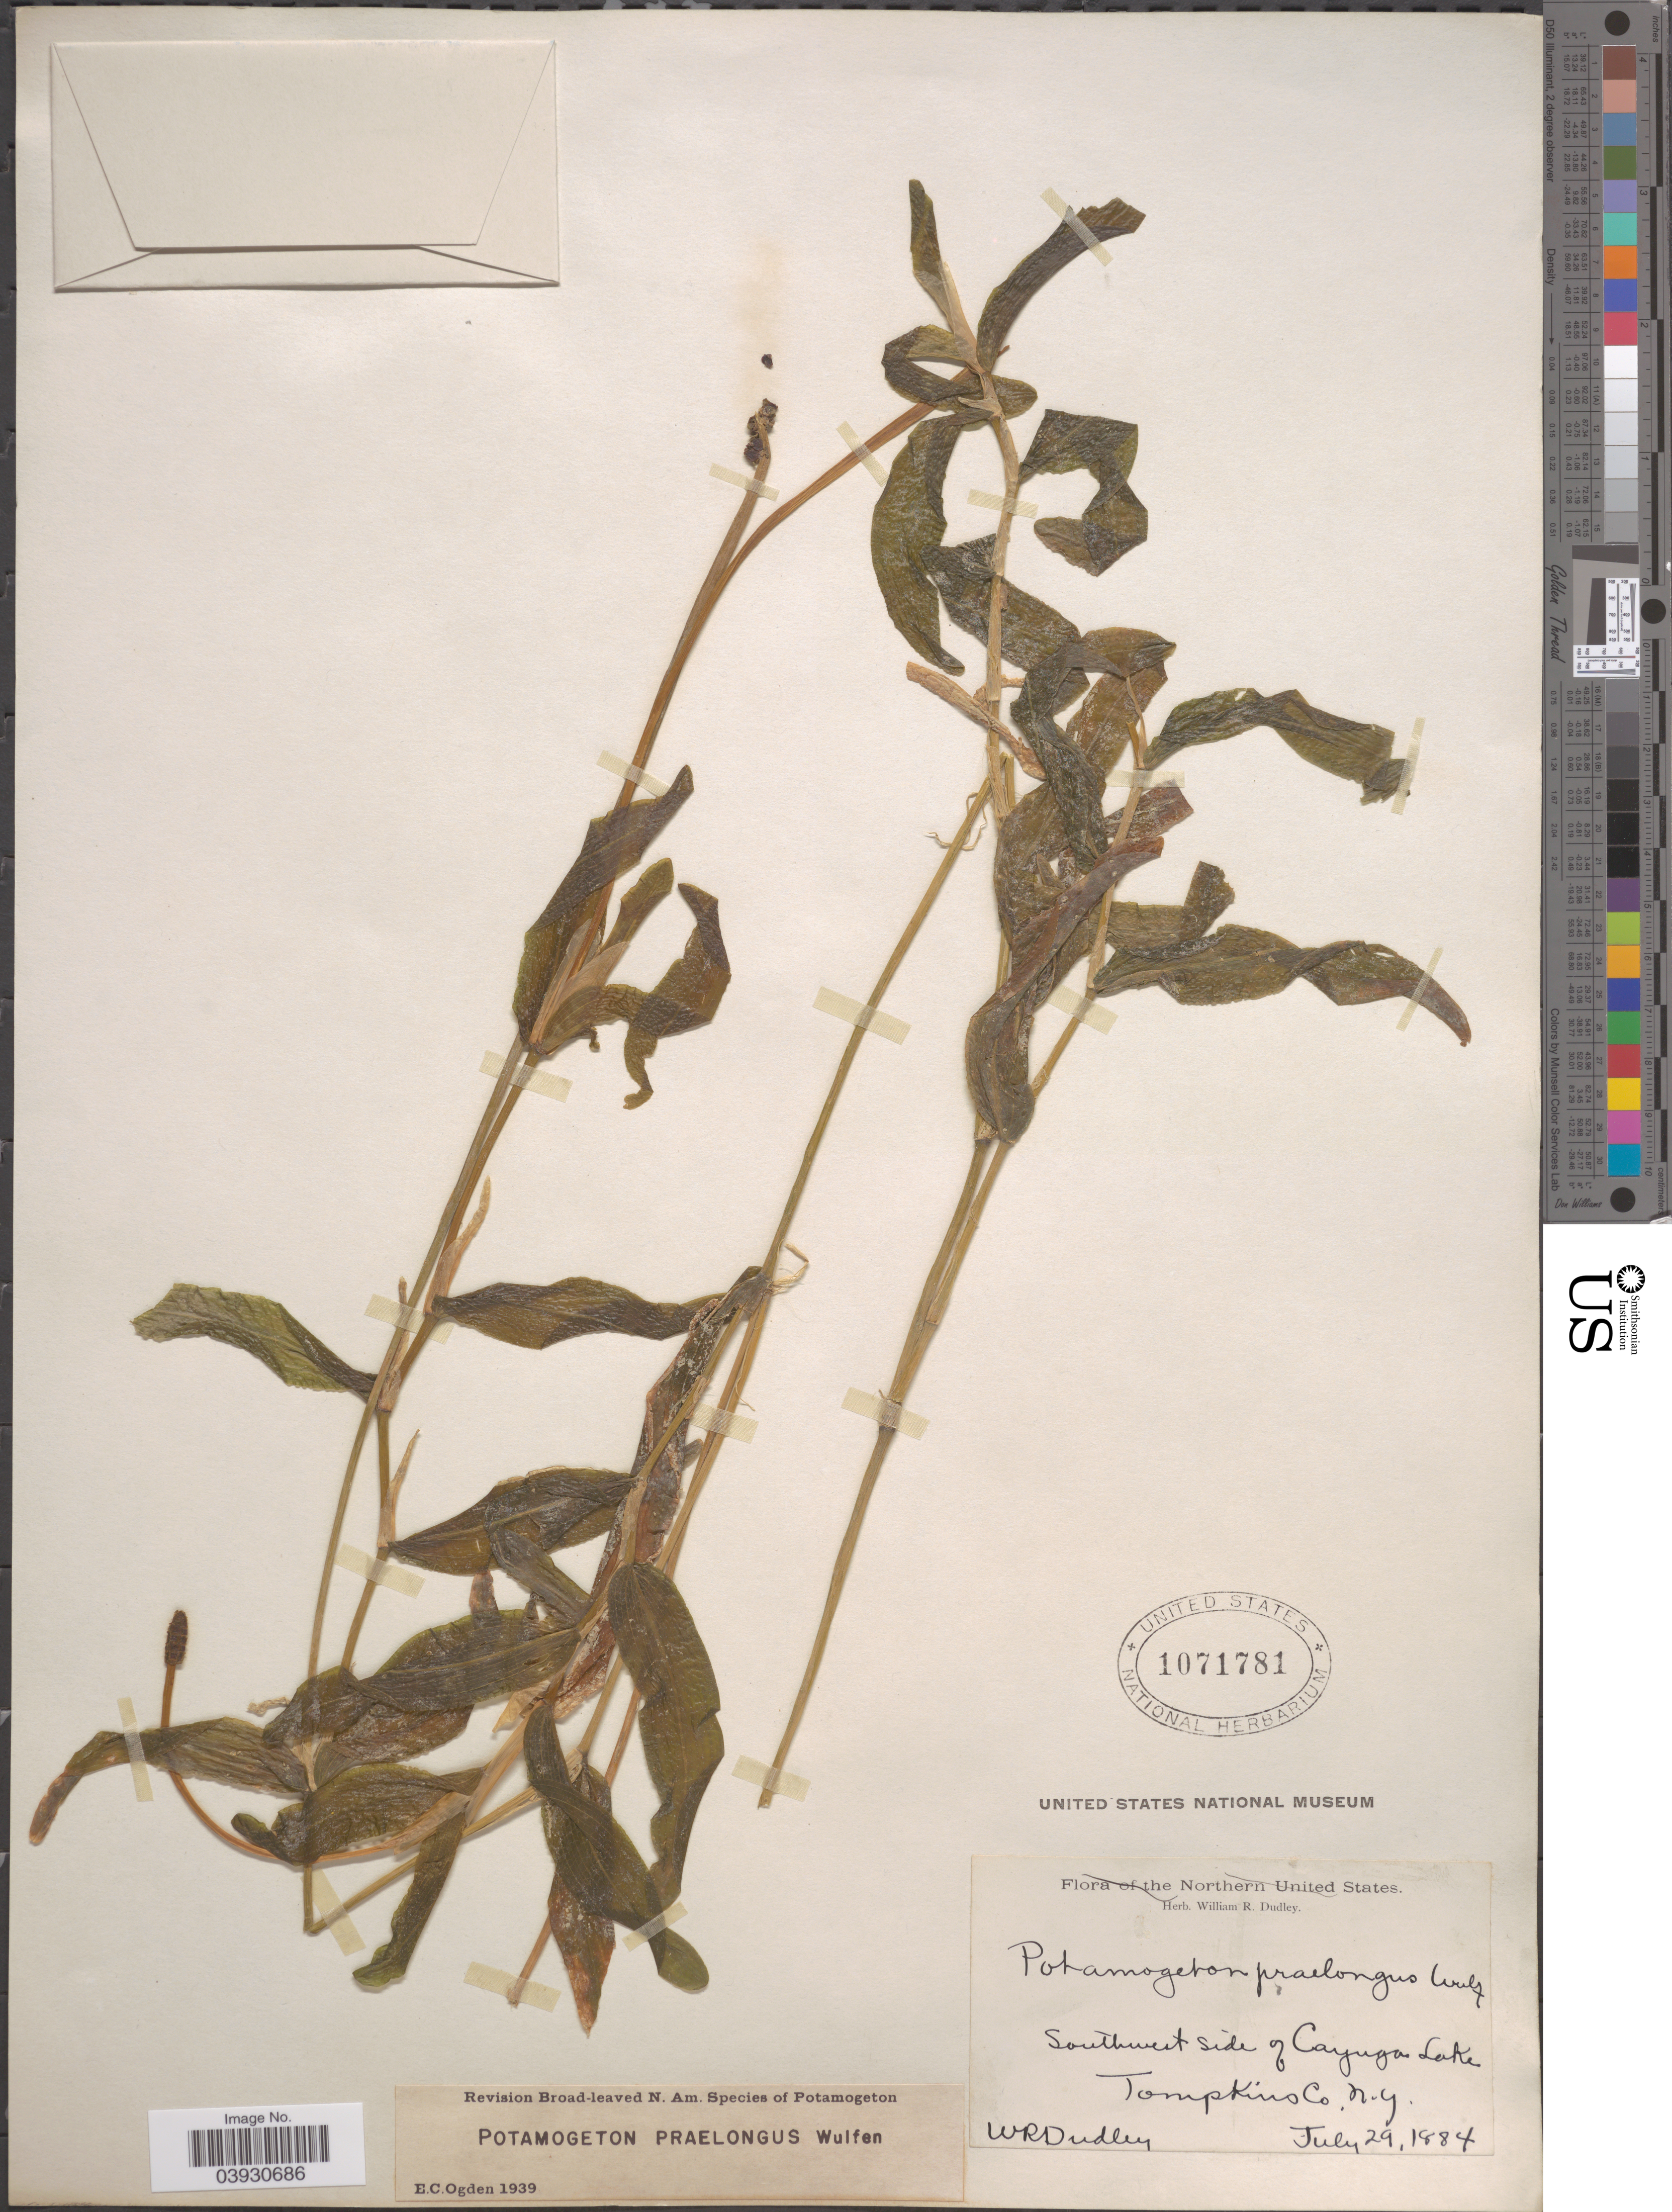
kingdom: Plantae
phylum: Tracheophyta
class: Liliopsida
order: Alismatales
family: Potamogetonaceae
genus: Potamogeton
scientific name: Potamogeton praelongus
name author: Wulfen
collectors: W. Dudley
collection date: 1884-07-29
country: United States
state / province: New York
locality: Southwest side of Cayuga Lake. TompKins Co.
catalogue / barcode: US 1071781